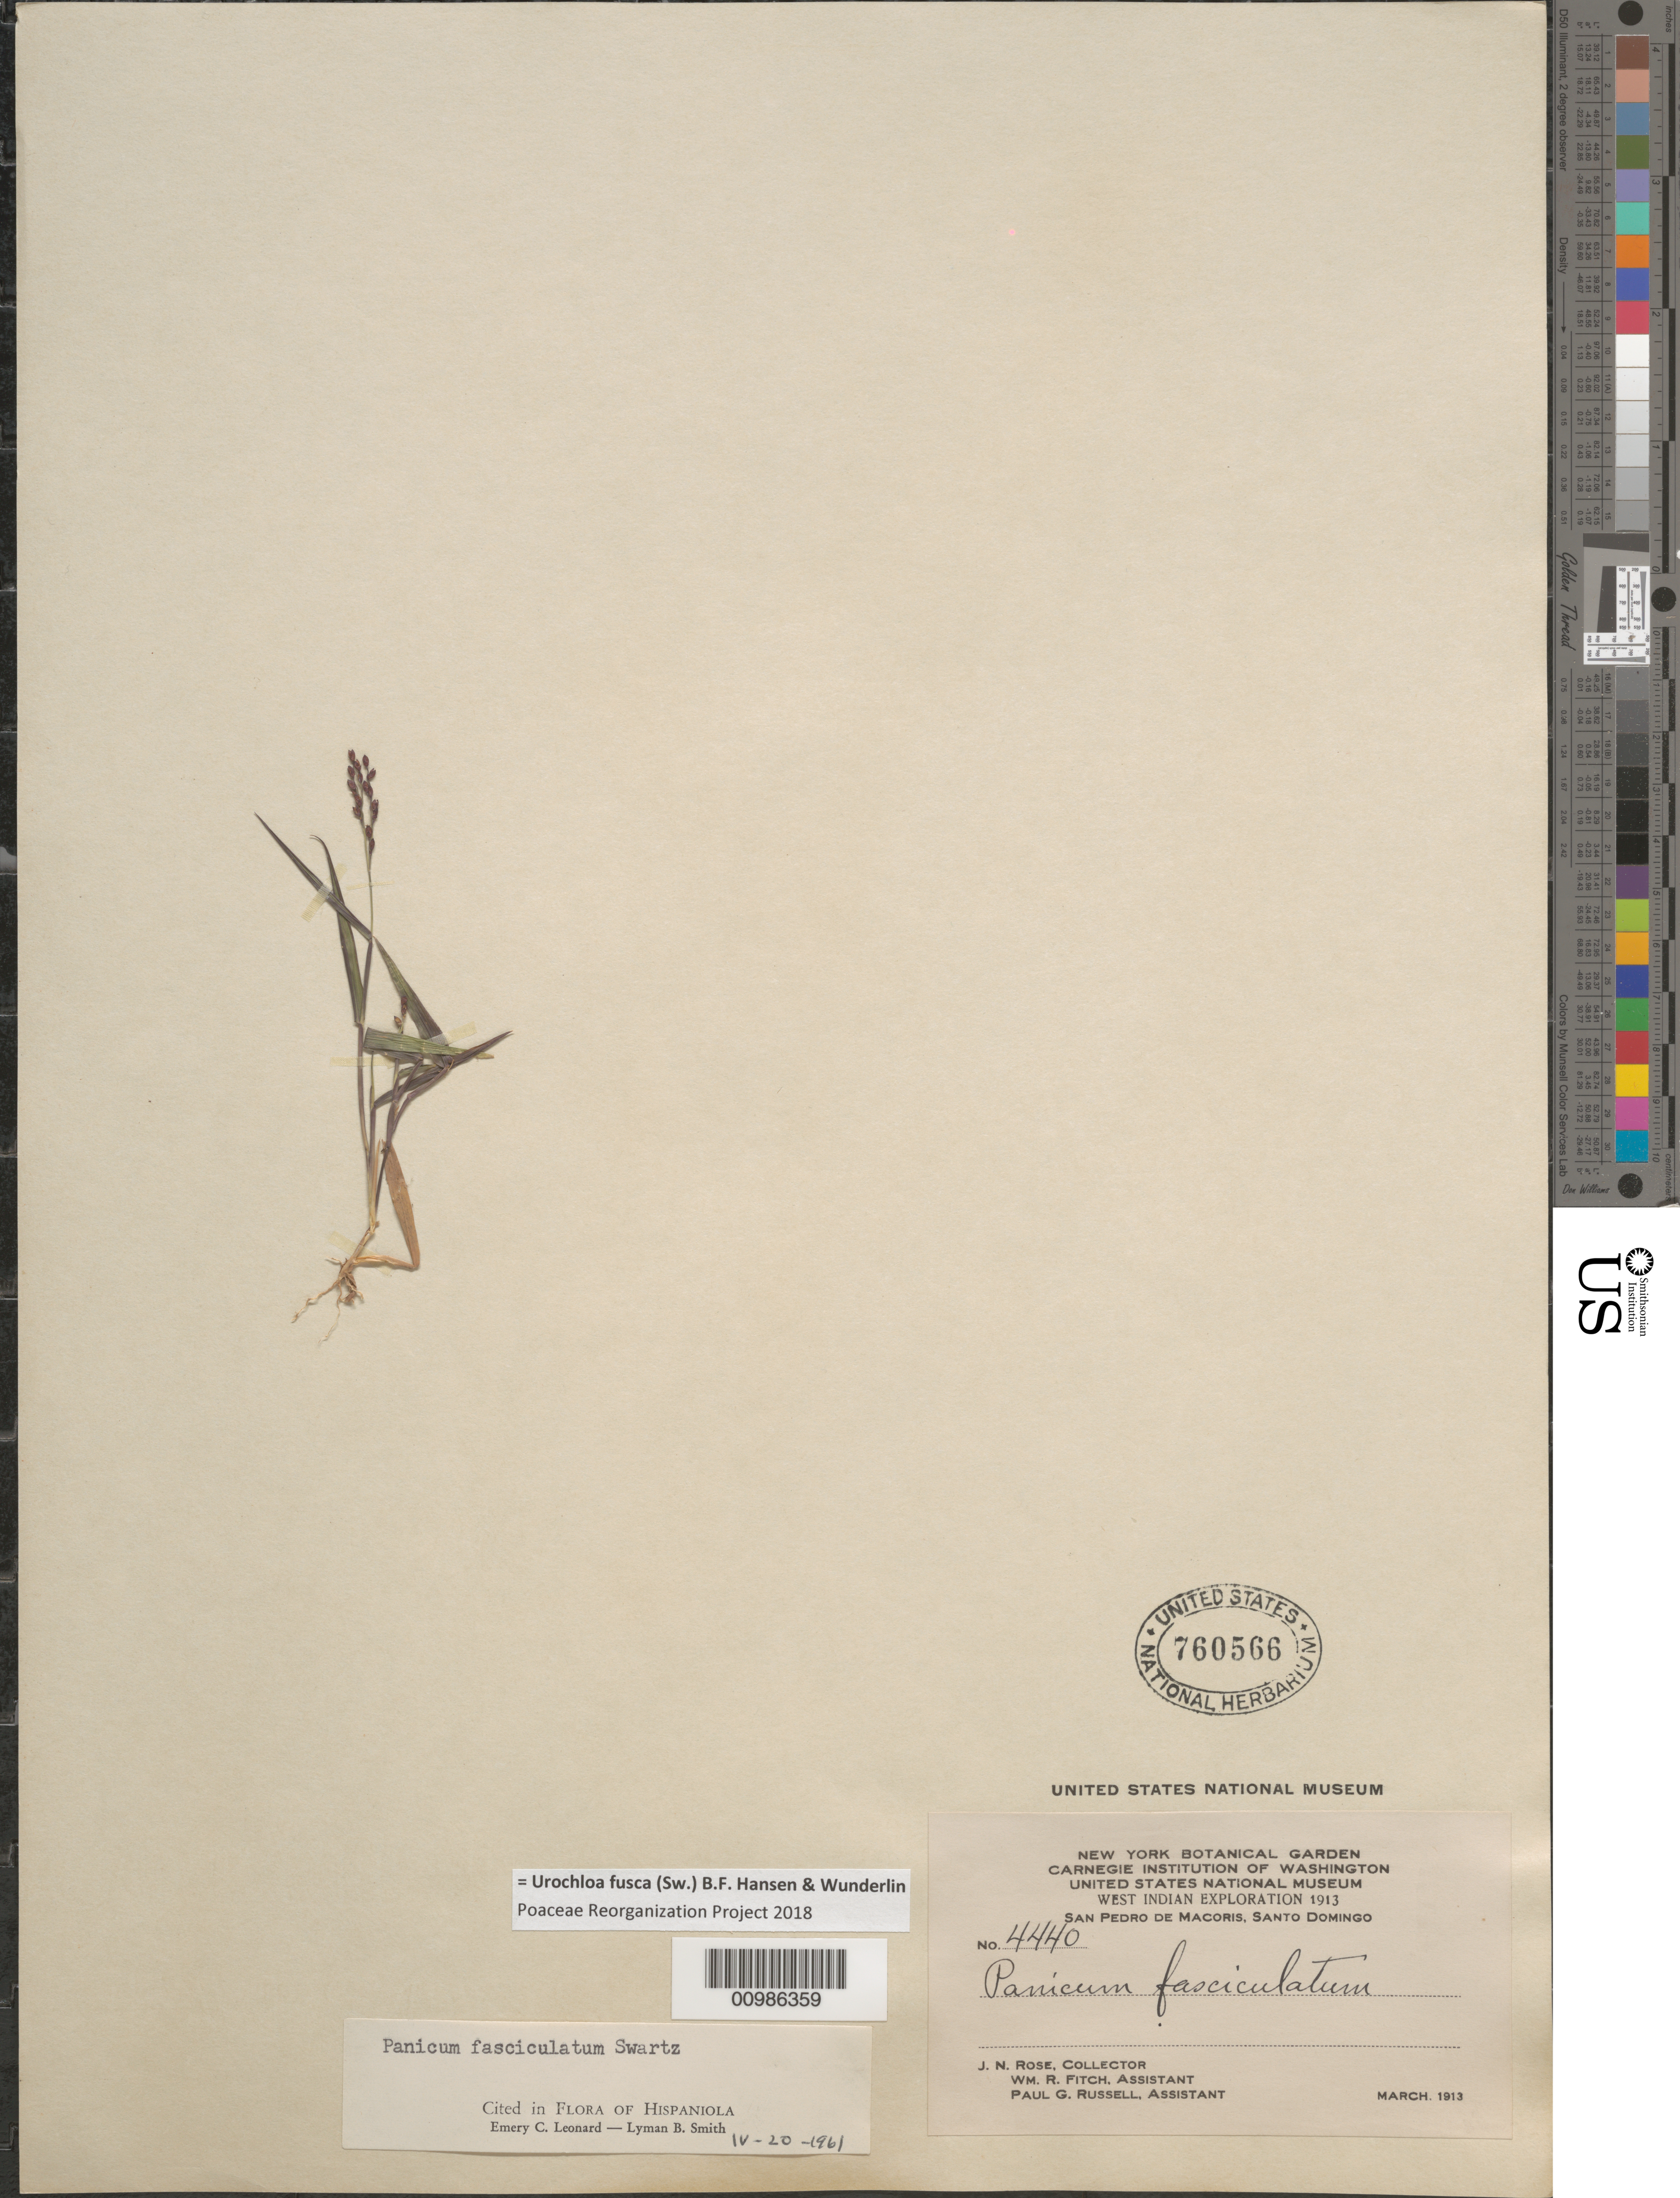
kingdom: Plantae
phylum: Tracheophyta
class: Liliopsida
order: Poales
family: Poaceae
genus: Brachiaria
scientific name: Brachiaria fasciculata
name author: (Sw.) Parodi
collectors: J. N. Rose, W. R. Fitch & P. G. Russell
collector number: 4440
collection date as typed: Mar 1913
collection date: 1913-03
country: Dominican Republic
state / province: San Pedro de Macorís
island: Hispaniola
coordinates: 0 N, 0 E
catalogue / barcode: US 760566